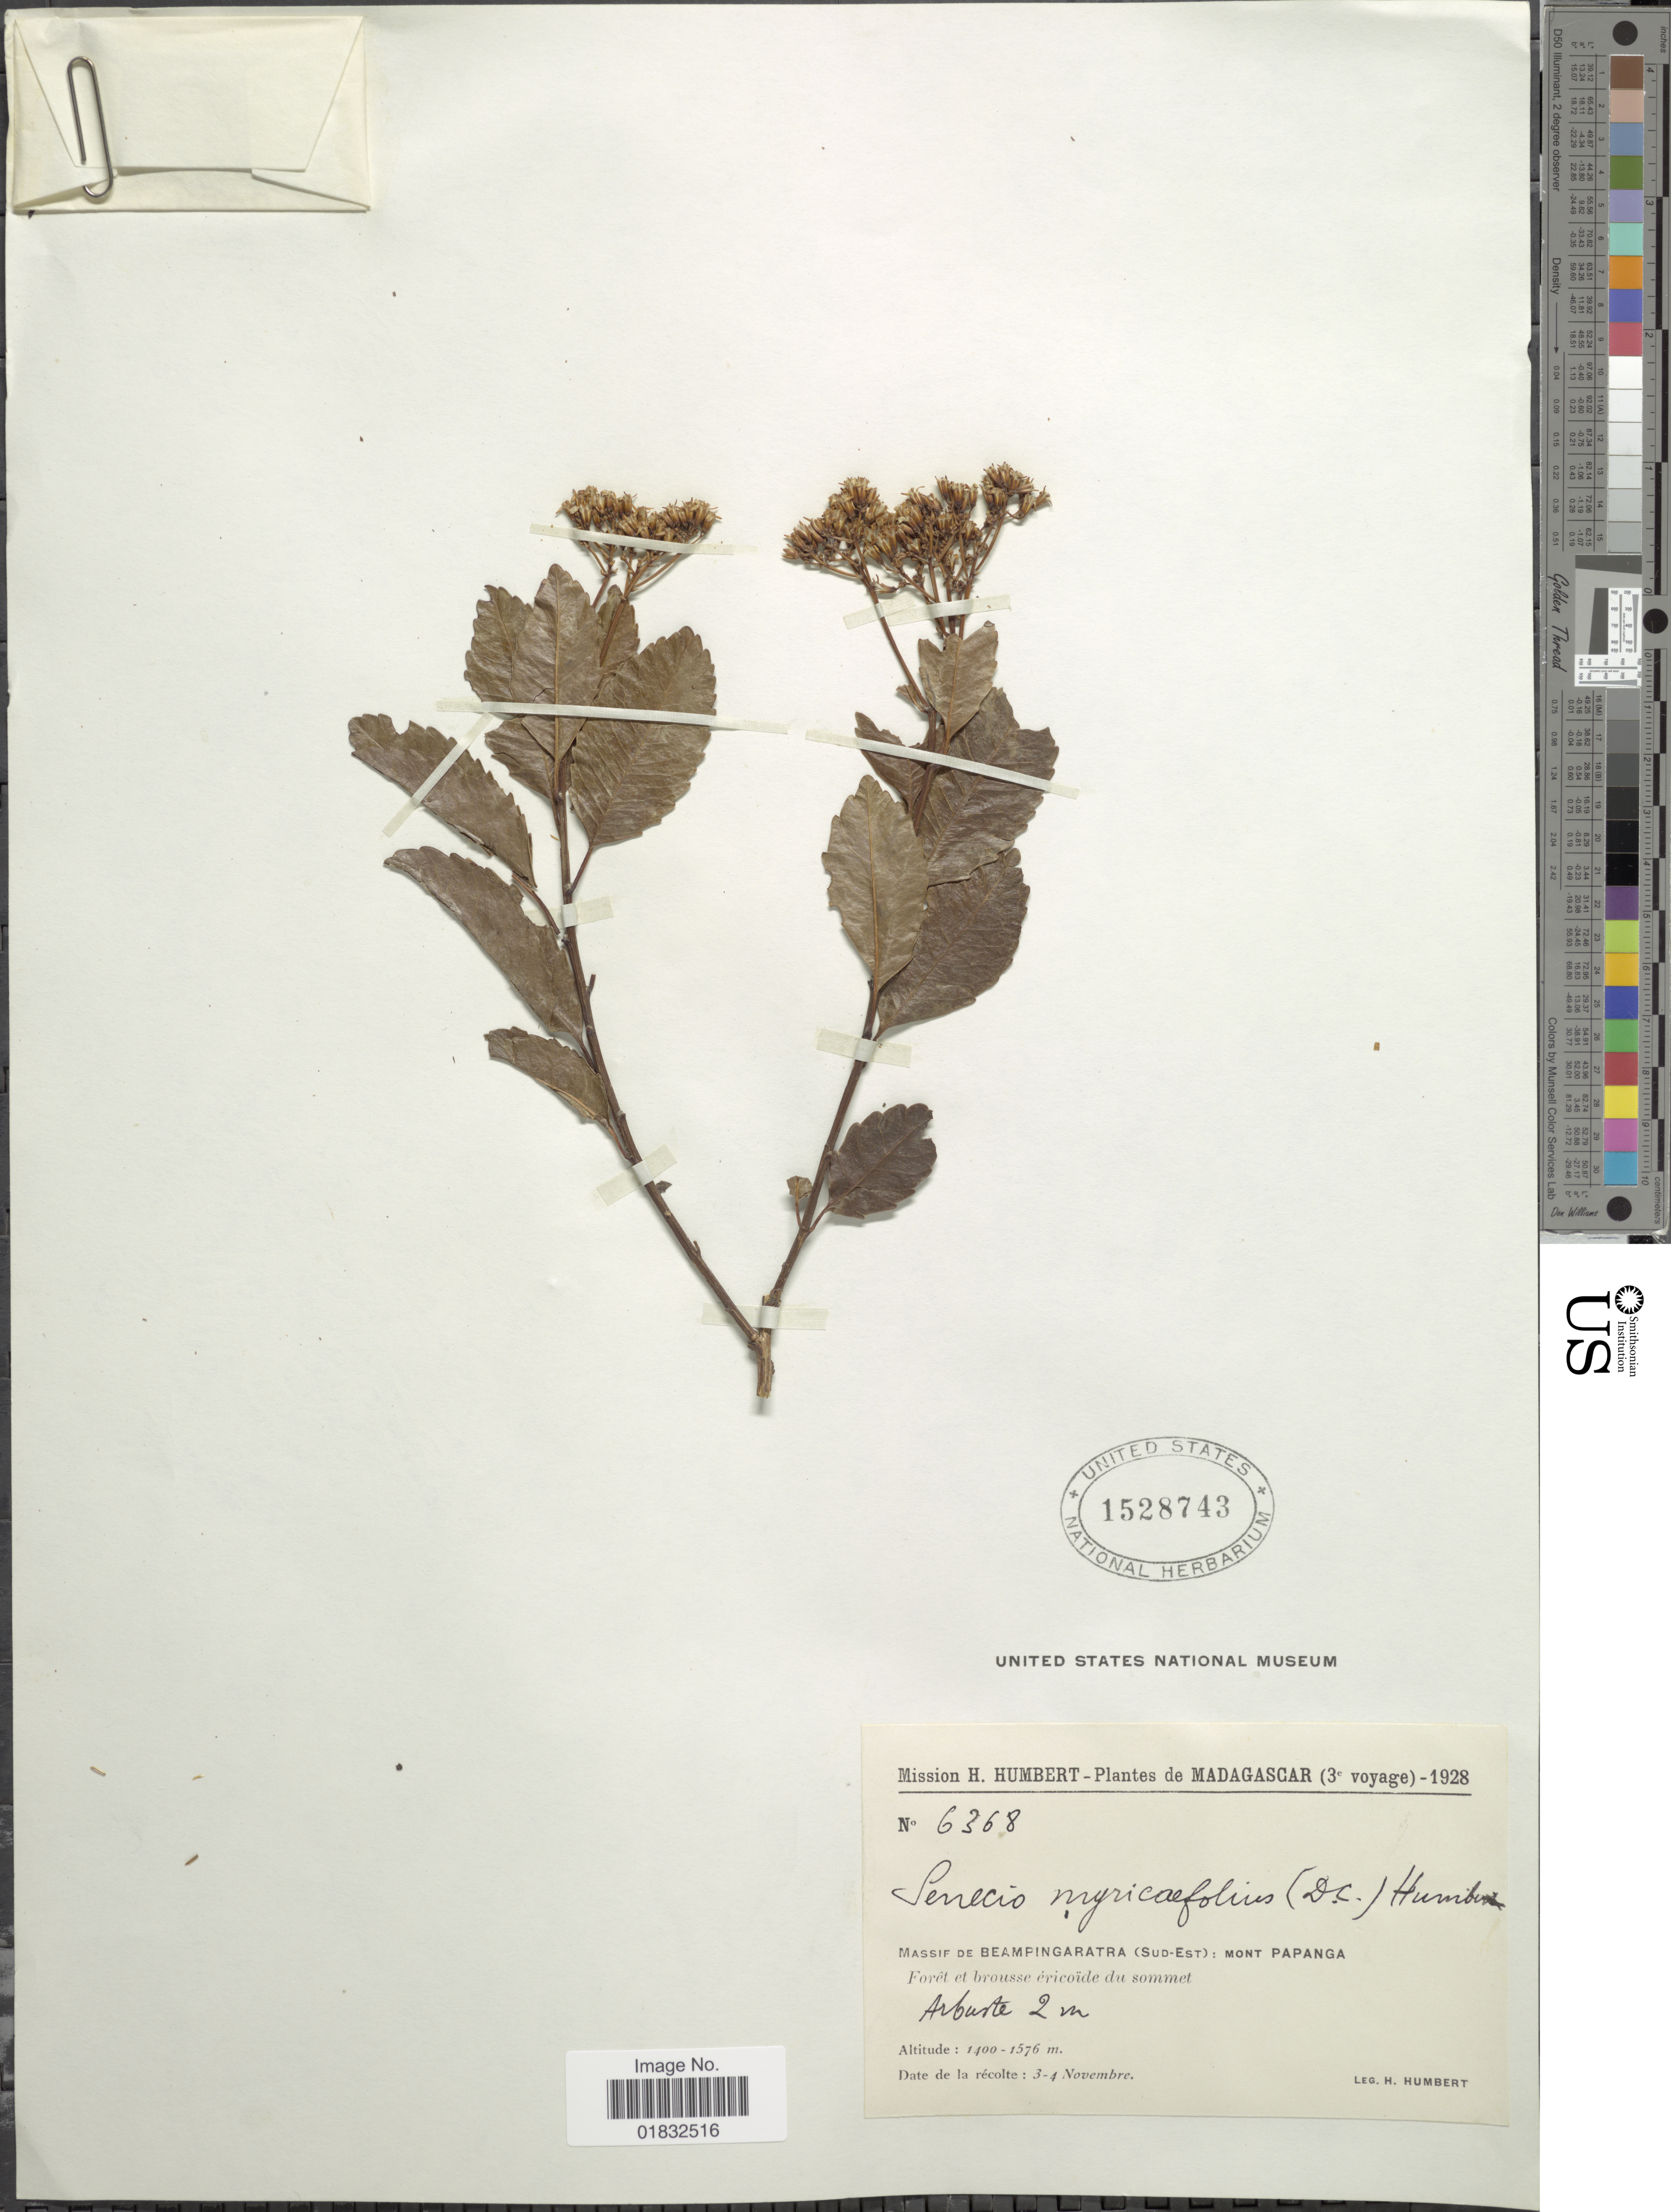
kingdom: Plantae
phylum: Tracheophyta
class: Magnoliopsida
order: Asterales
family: Asteraceae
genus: Hubertia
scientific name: Hubertia myricifolia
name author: (Bojer ex DC.) C. Jeffrey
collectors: H. Humbert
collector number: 6368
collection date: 1928-11-03/1928-11-04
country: Madagascar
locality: Massif de Beampingaratra (Sud-Est): Mont Papanga, Foréts et brousse éricoïde du sommet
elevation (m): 1400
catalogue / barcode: US 1528743